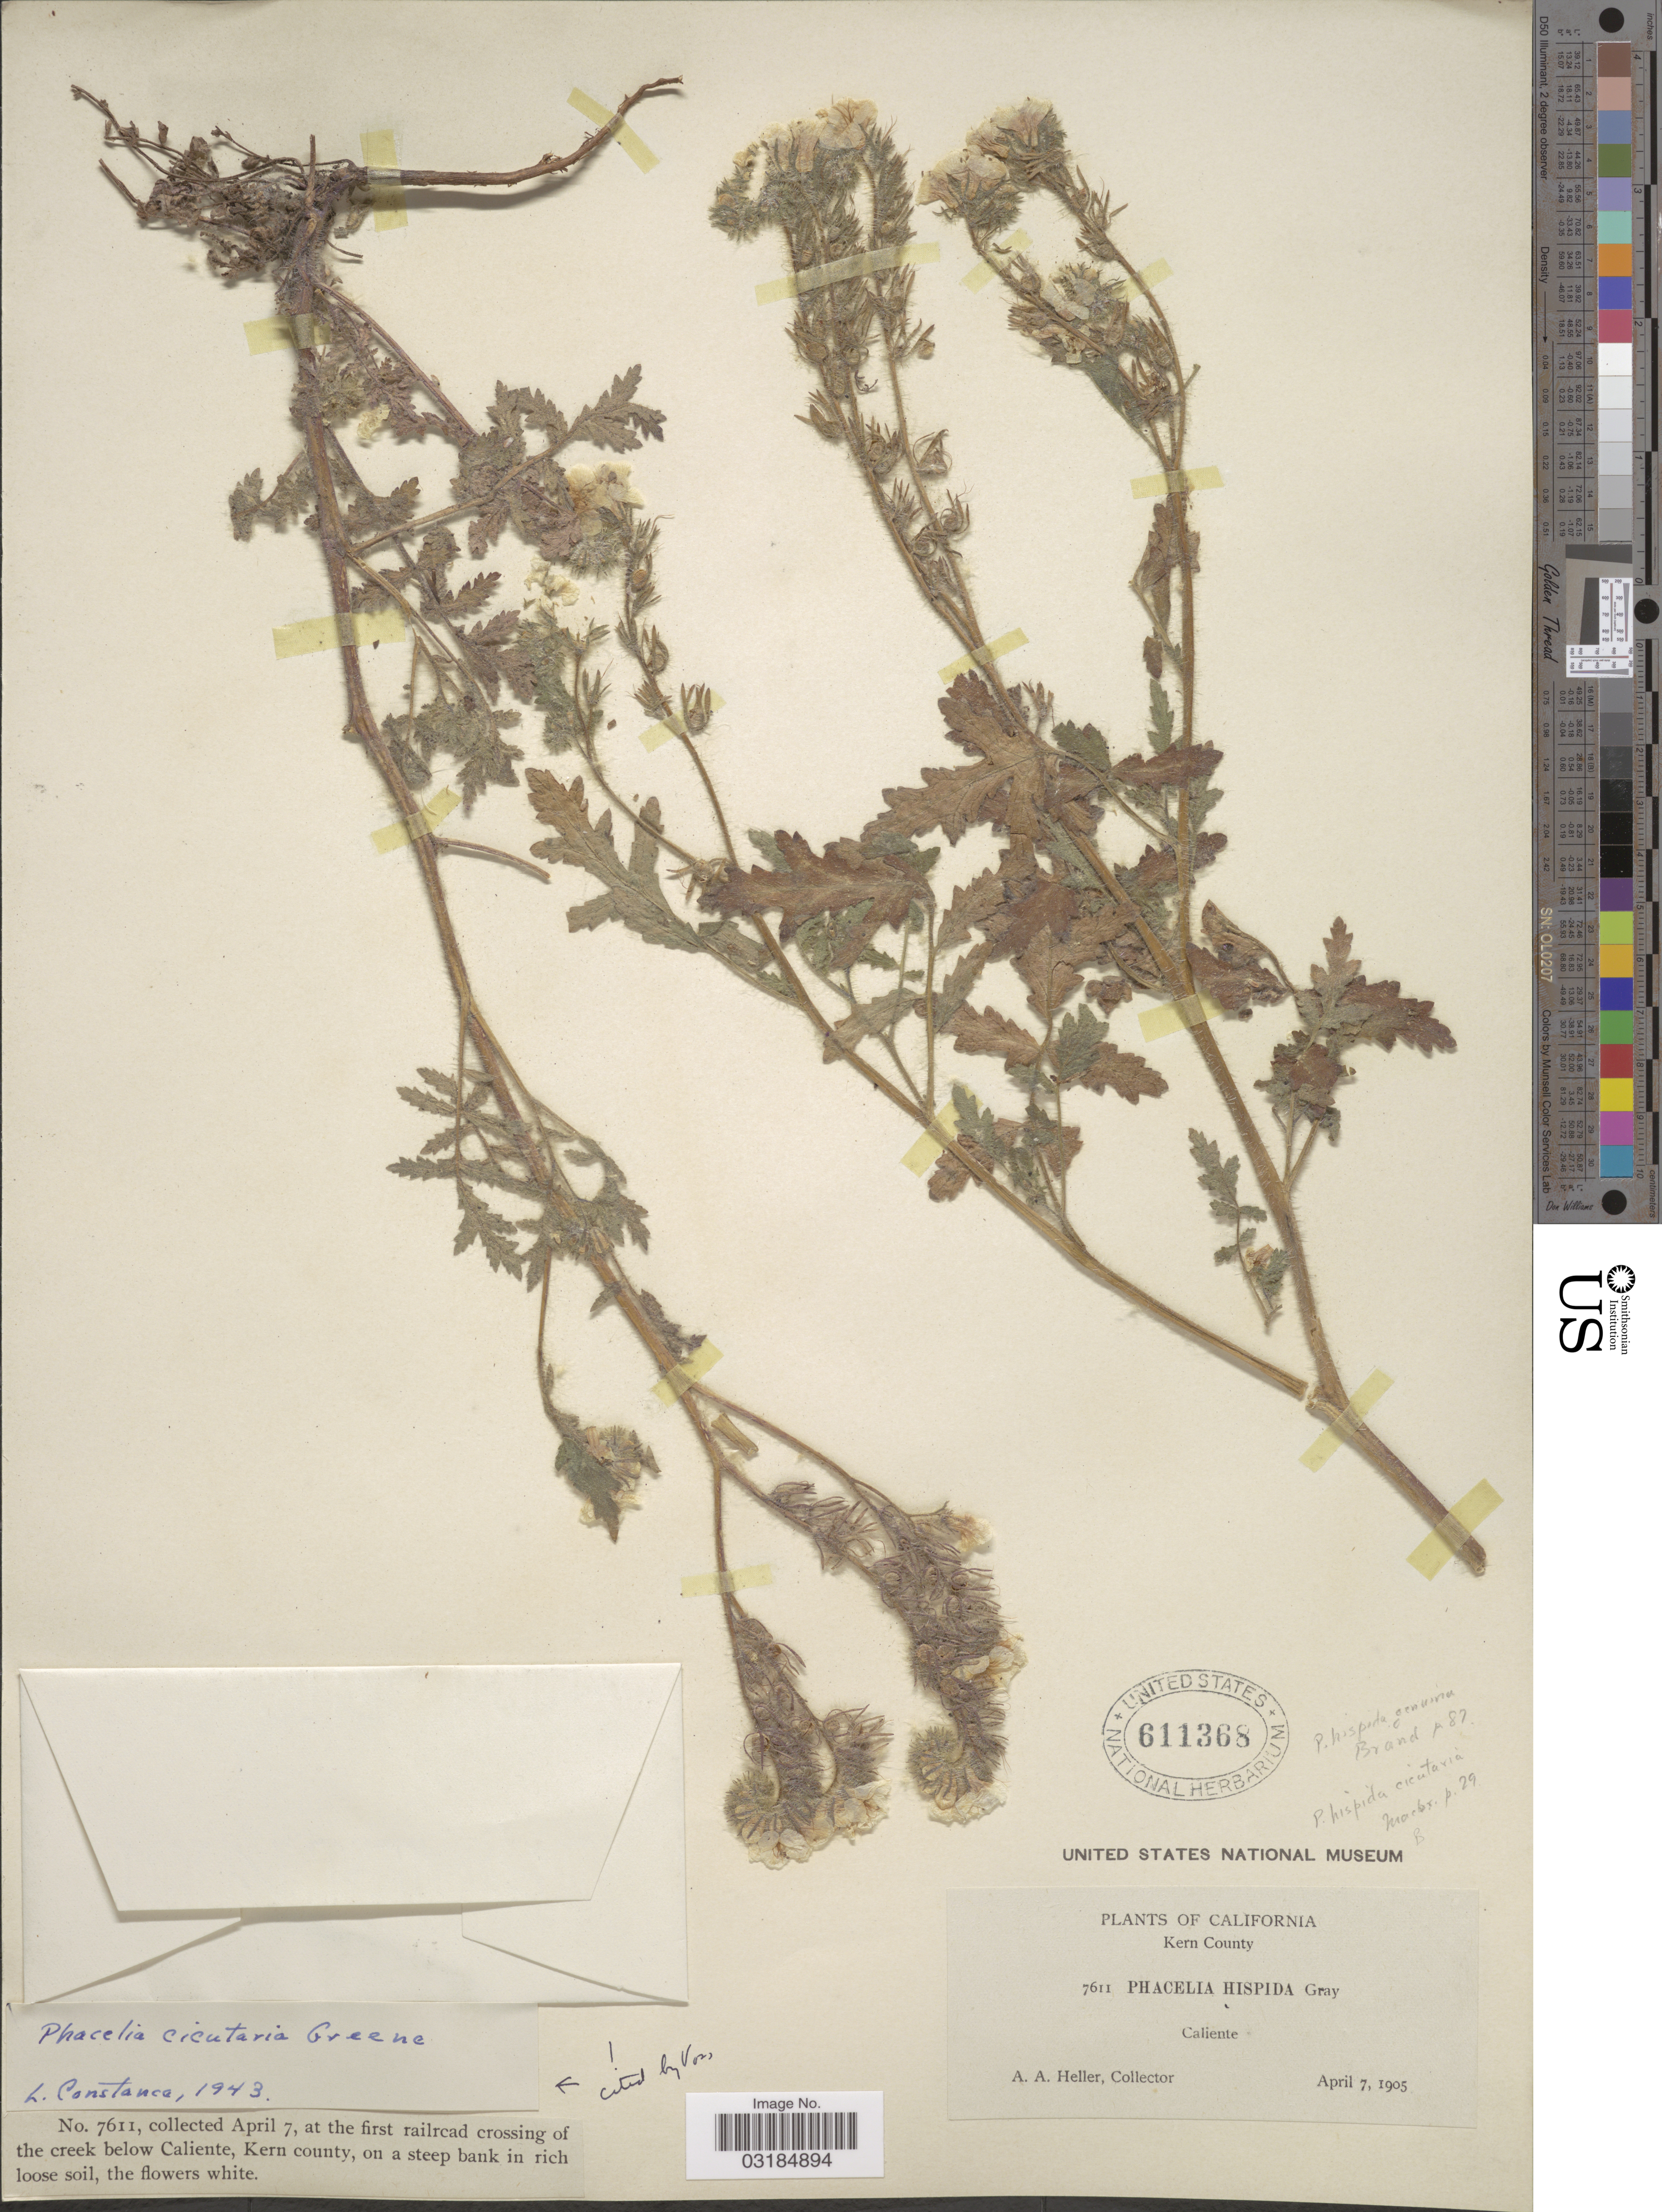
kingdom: Plantae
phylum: Tracheophyta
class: Magnoliopsida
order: Boraginales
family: Hydrophyllaceae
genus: Phacelia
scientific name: Phacelia cicutaria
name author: Greene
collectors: A. A. Heller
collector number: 7611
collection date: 1905-04-07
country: United States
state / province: California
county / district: Kern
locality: Kern County. At the first railroad crossing of the creek below Caliente.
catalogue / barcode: US 611368